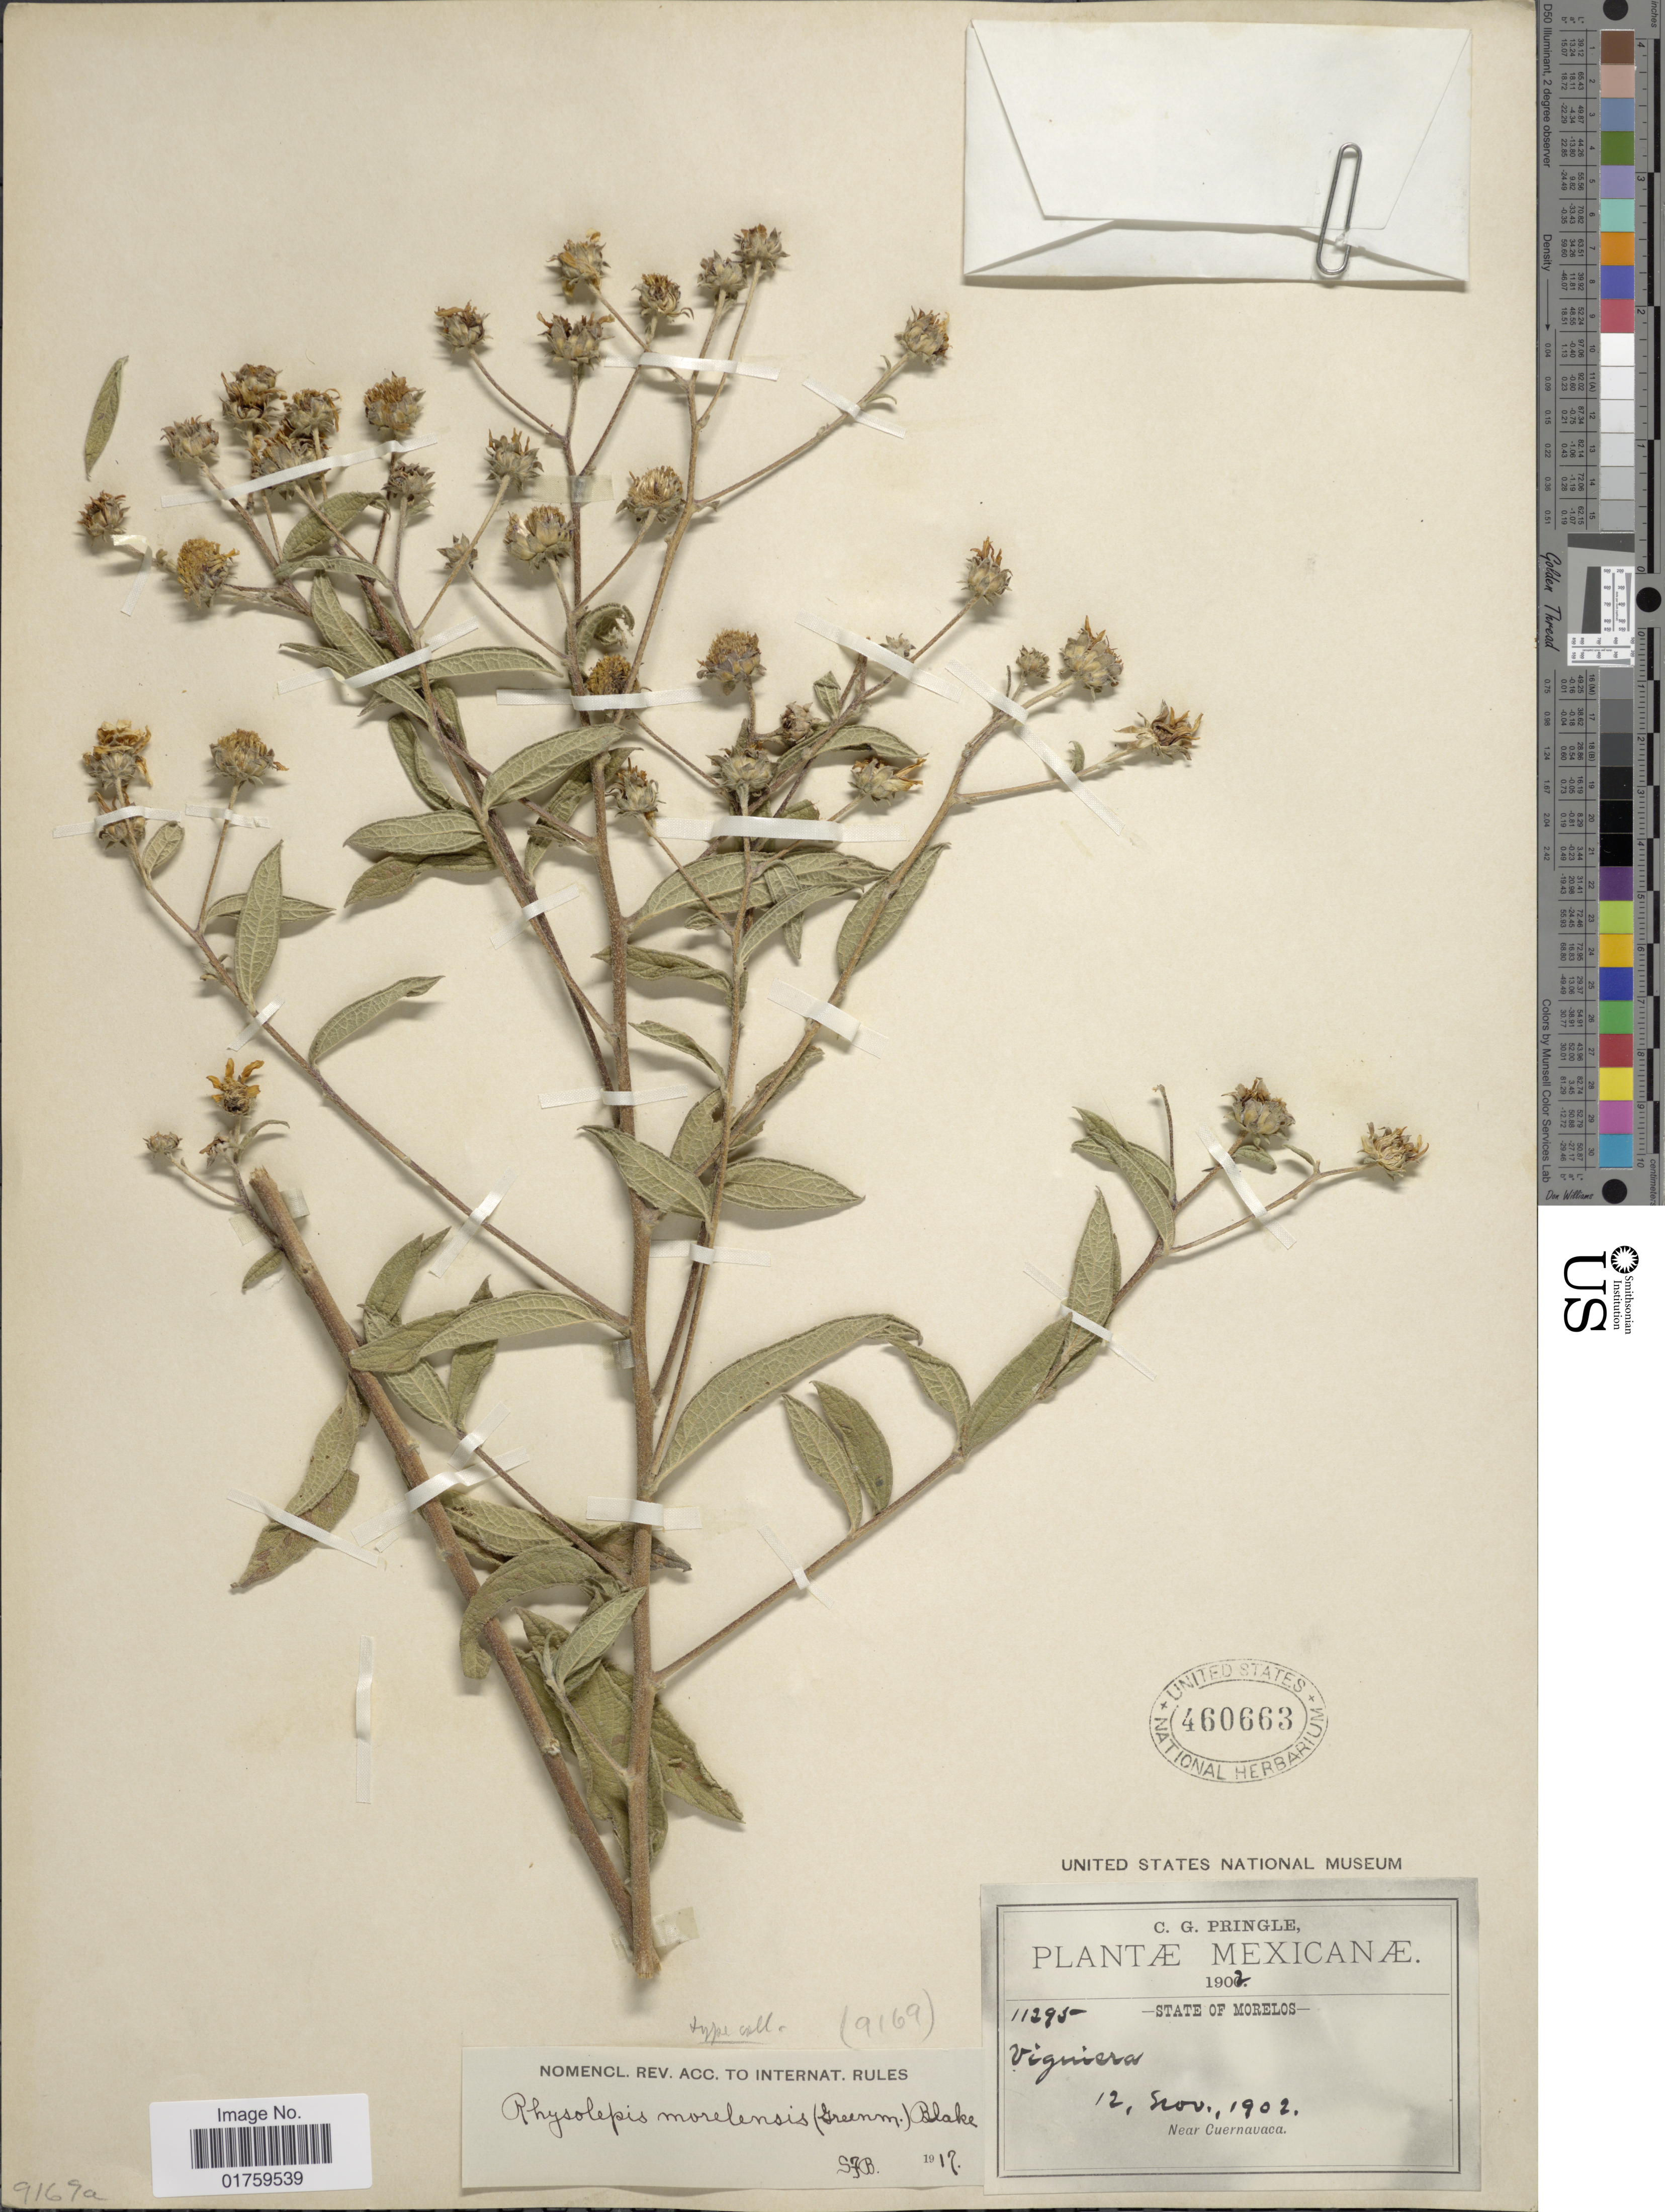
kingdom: Plantae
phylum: Tracheophyta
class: Magnoliopsida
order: Asterales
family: Asteraceae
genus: Rhysolepis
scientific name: Rhysolepis morelensis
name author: Greenm.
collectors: C. G. Pringle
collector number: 11295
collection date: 1902-11-12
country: Mexico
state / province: Morelos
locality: State of Morelos. Near Cuernavaca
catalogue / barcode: US 460663